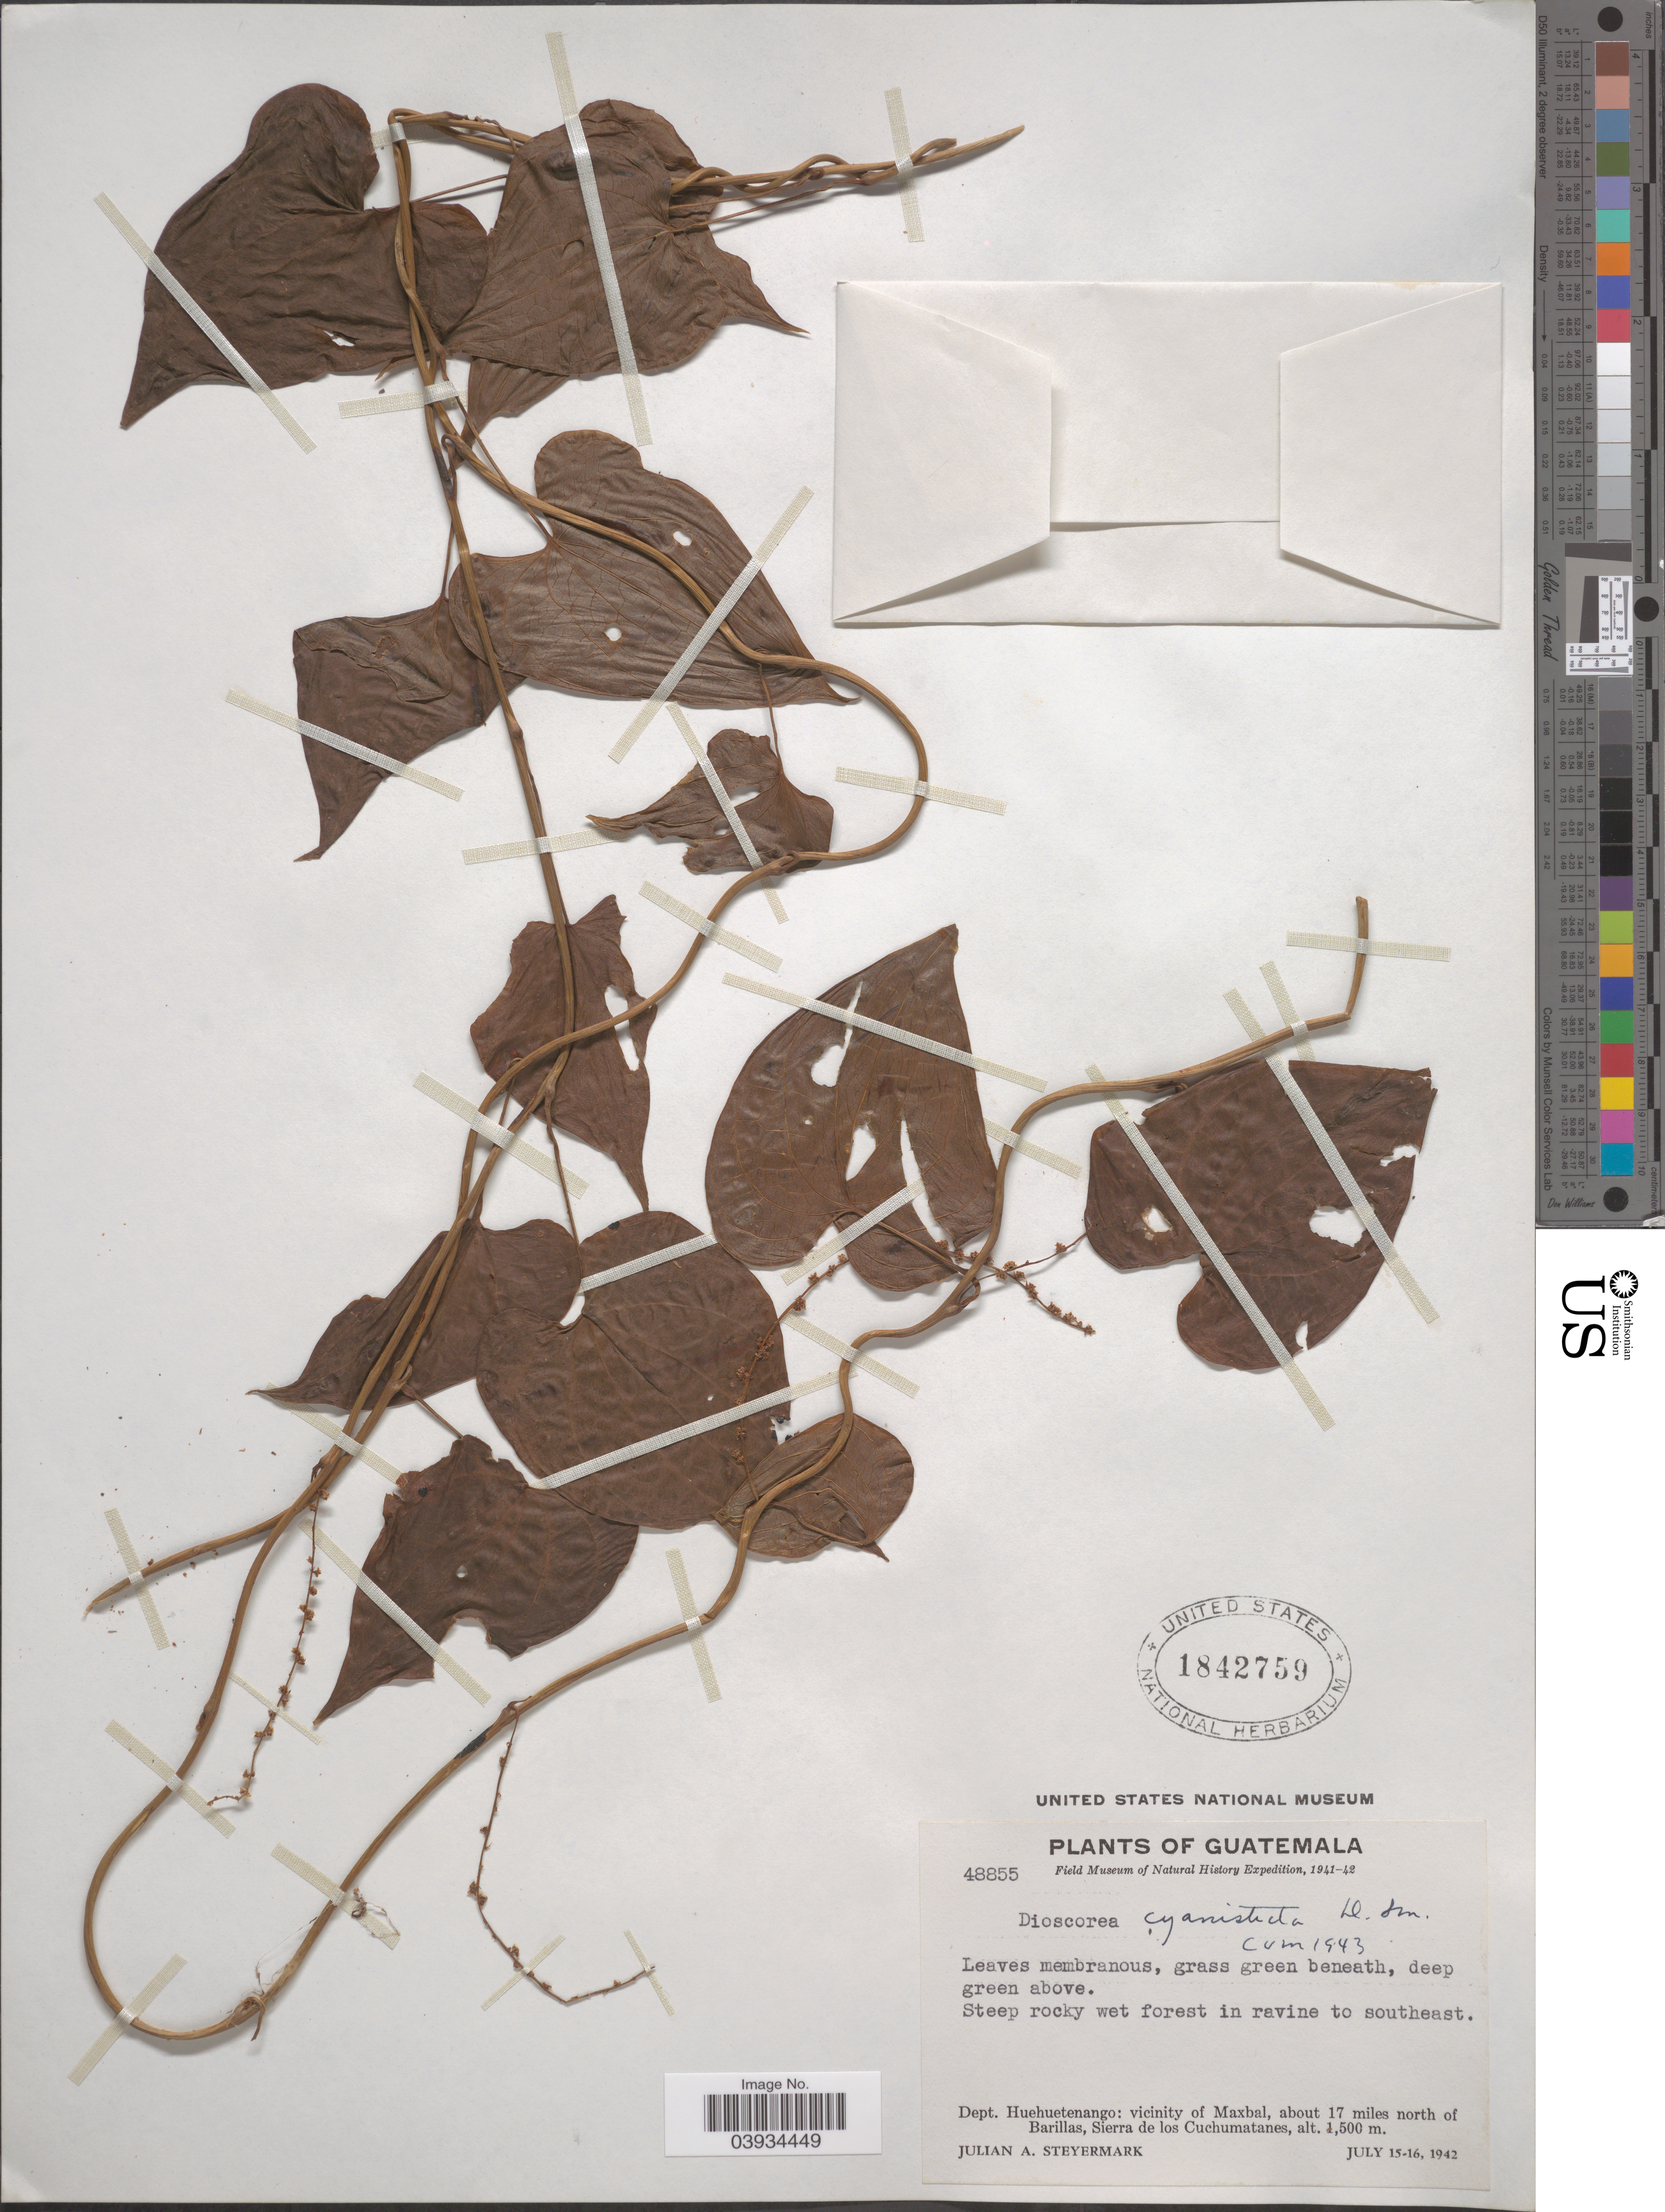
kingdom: Plantae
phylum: Tracheophyta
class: Liliopsida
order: Dioscoreales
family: Dioscoreaceae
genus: Dioscorea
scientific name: Dioscorea cyanisticta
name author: Donn. Sm.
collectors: J. Steyermark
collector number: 48855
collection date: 1942-07-15/1942-07-16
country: Guatemala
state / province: Huehuetenango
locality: In ravine to southeast. Dept. Huehuetenango: vicinity of Maxbal, about 17 miles north of Barillas, Sierra de los Cuchumatanes.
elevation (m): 1500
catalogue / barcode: US 1842759